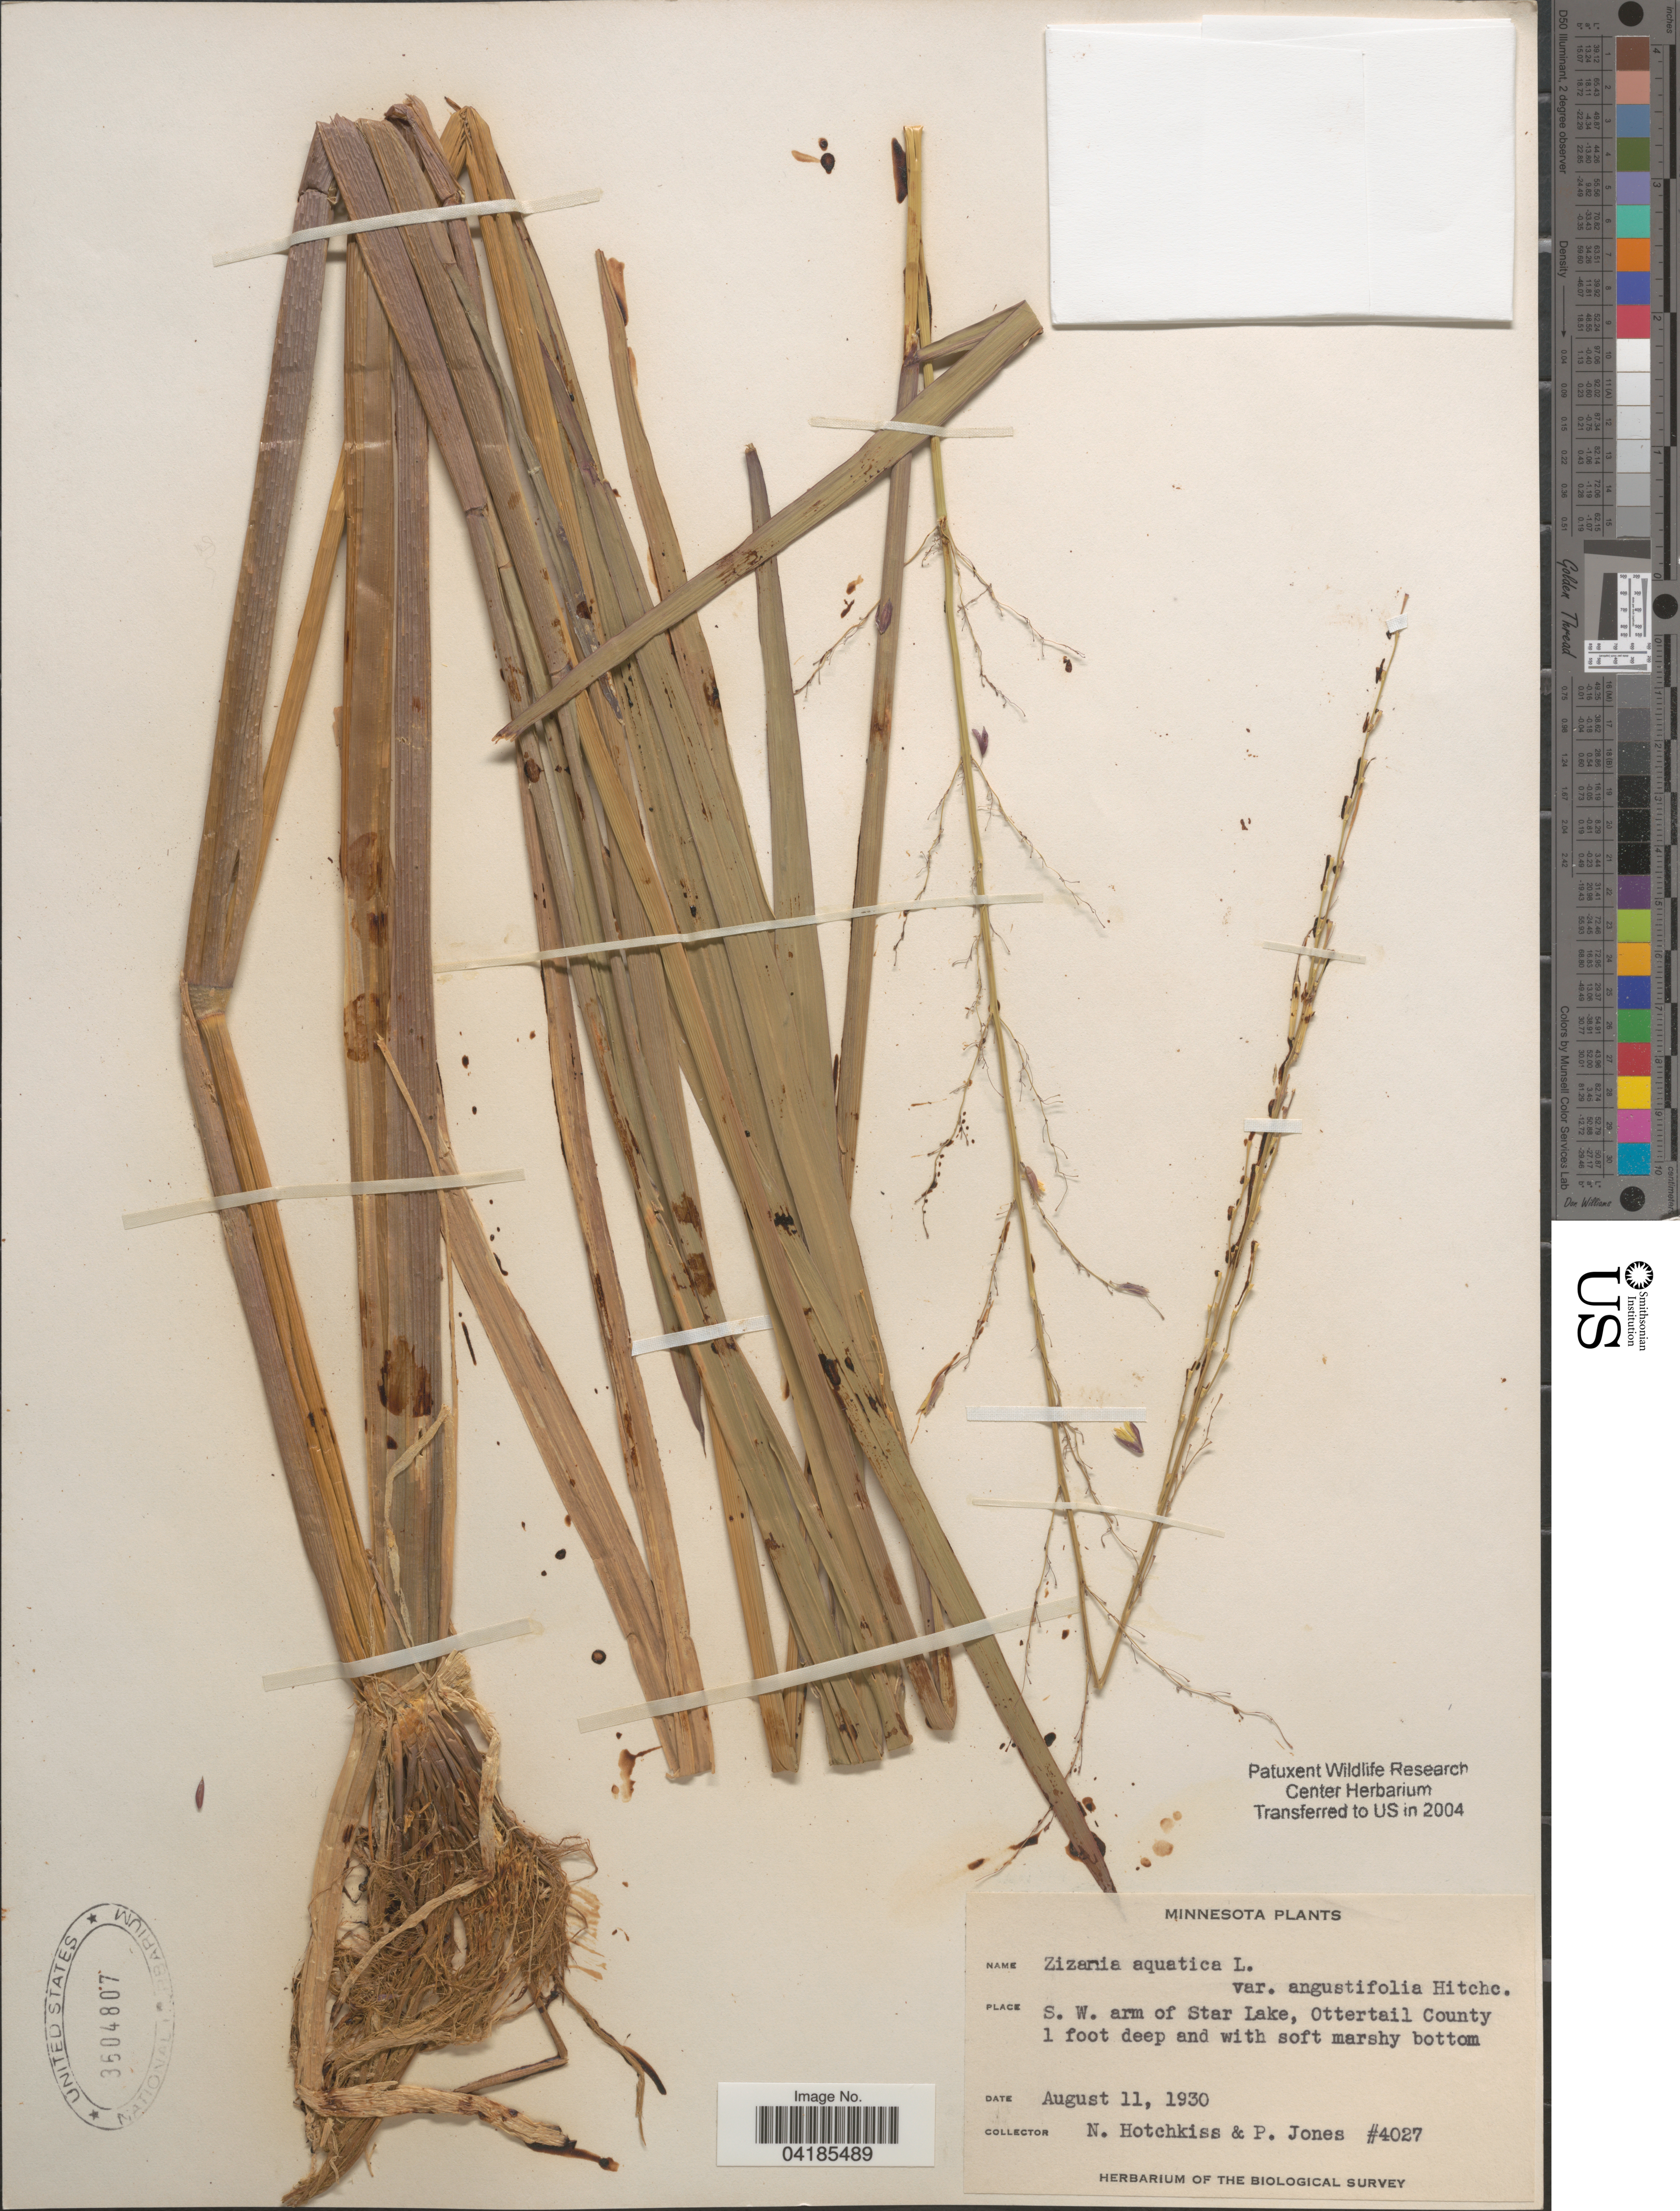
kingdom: Plantae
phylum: Tracheophyta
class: Liliopsida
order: Poales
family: Poaceae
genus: Zizania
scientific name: Zizania palustris var. interior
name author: L.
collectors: N. Hotchkiss & P. Jones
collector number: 4027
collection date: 1930-08-11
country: United States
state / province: Minnesota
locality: S. W. arm of Star Lake, Ottertail County. The Biological Survey.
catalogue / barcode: US 3604807